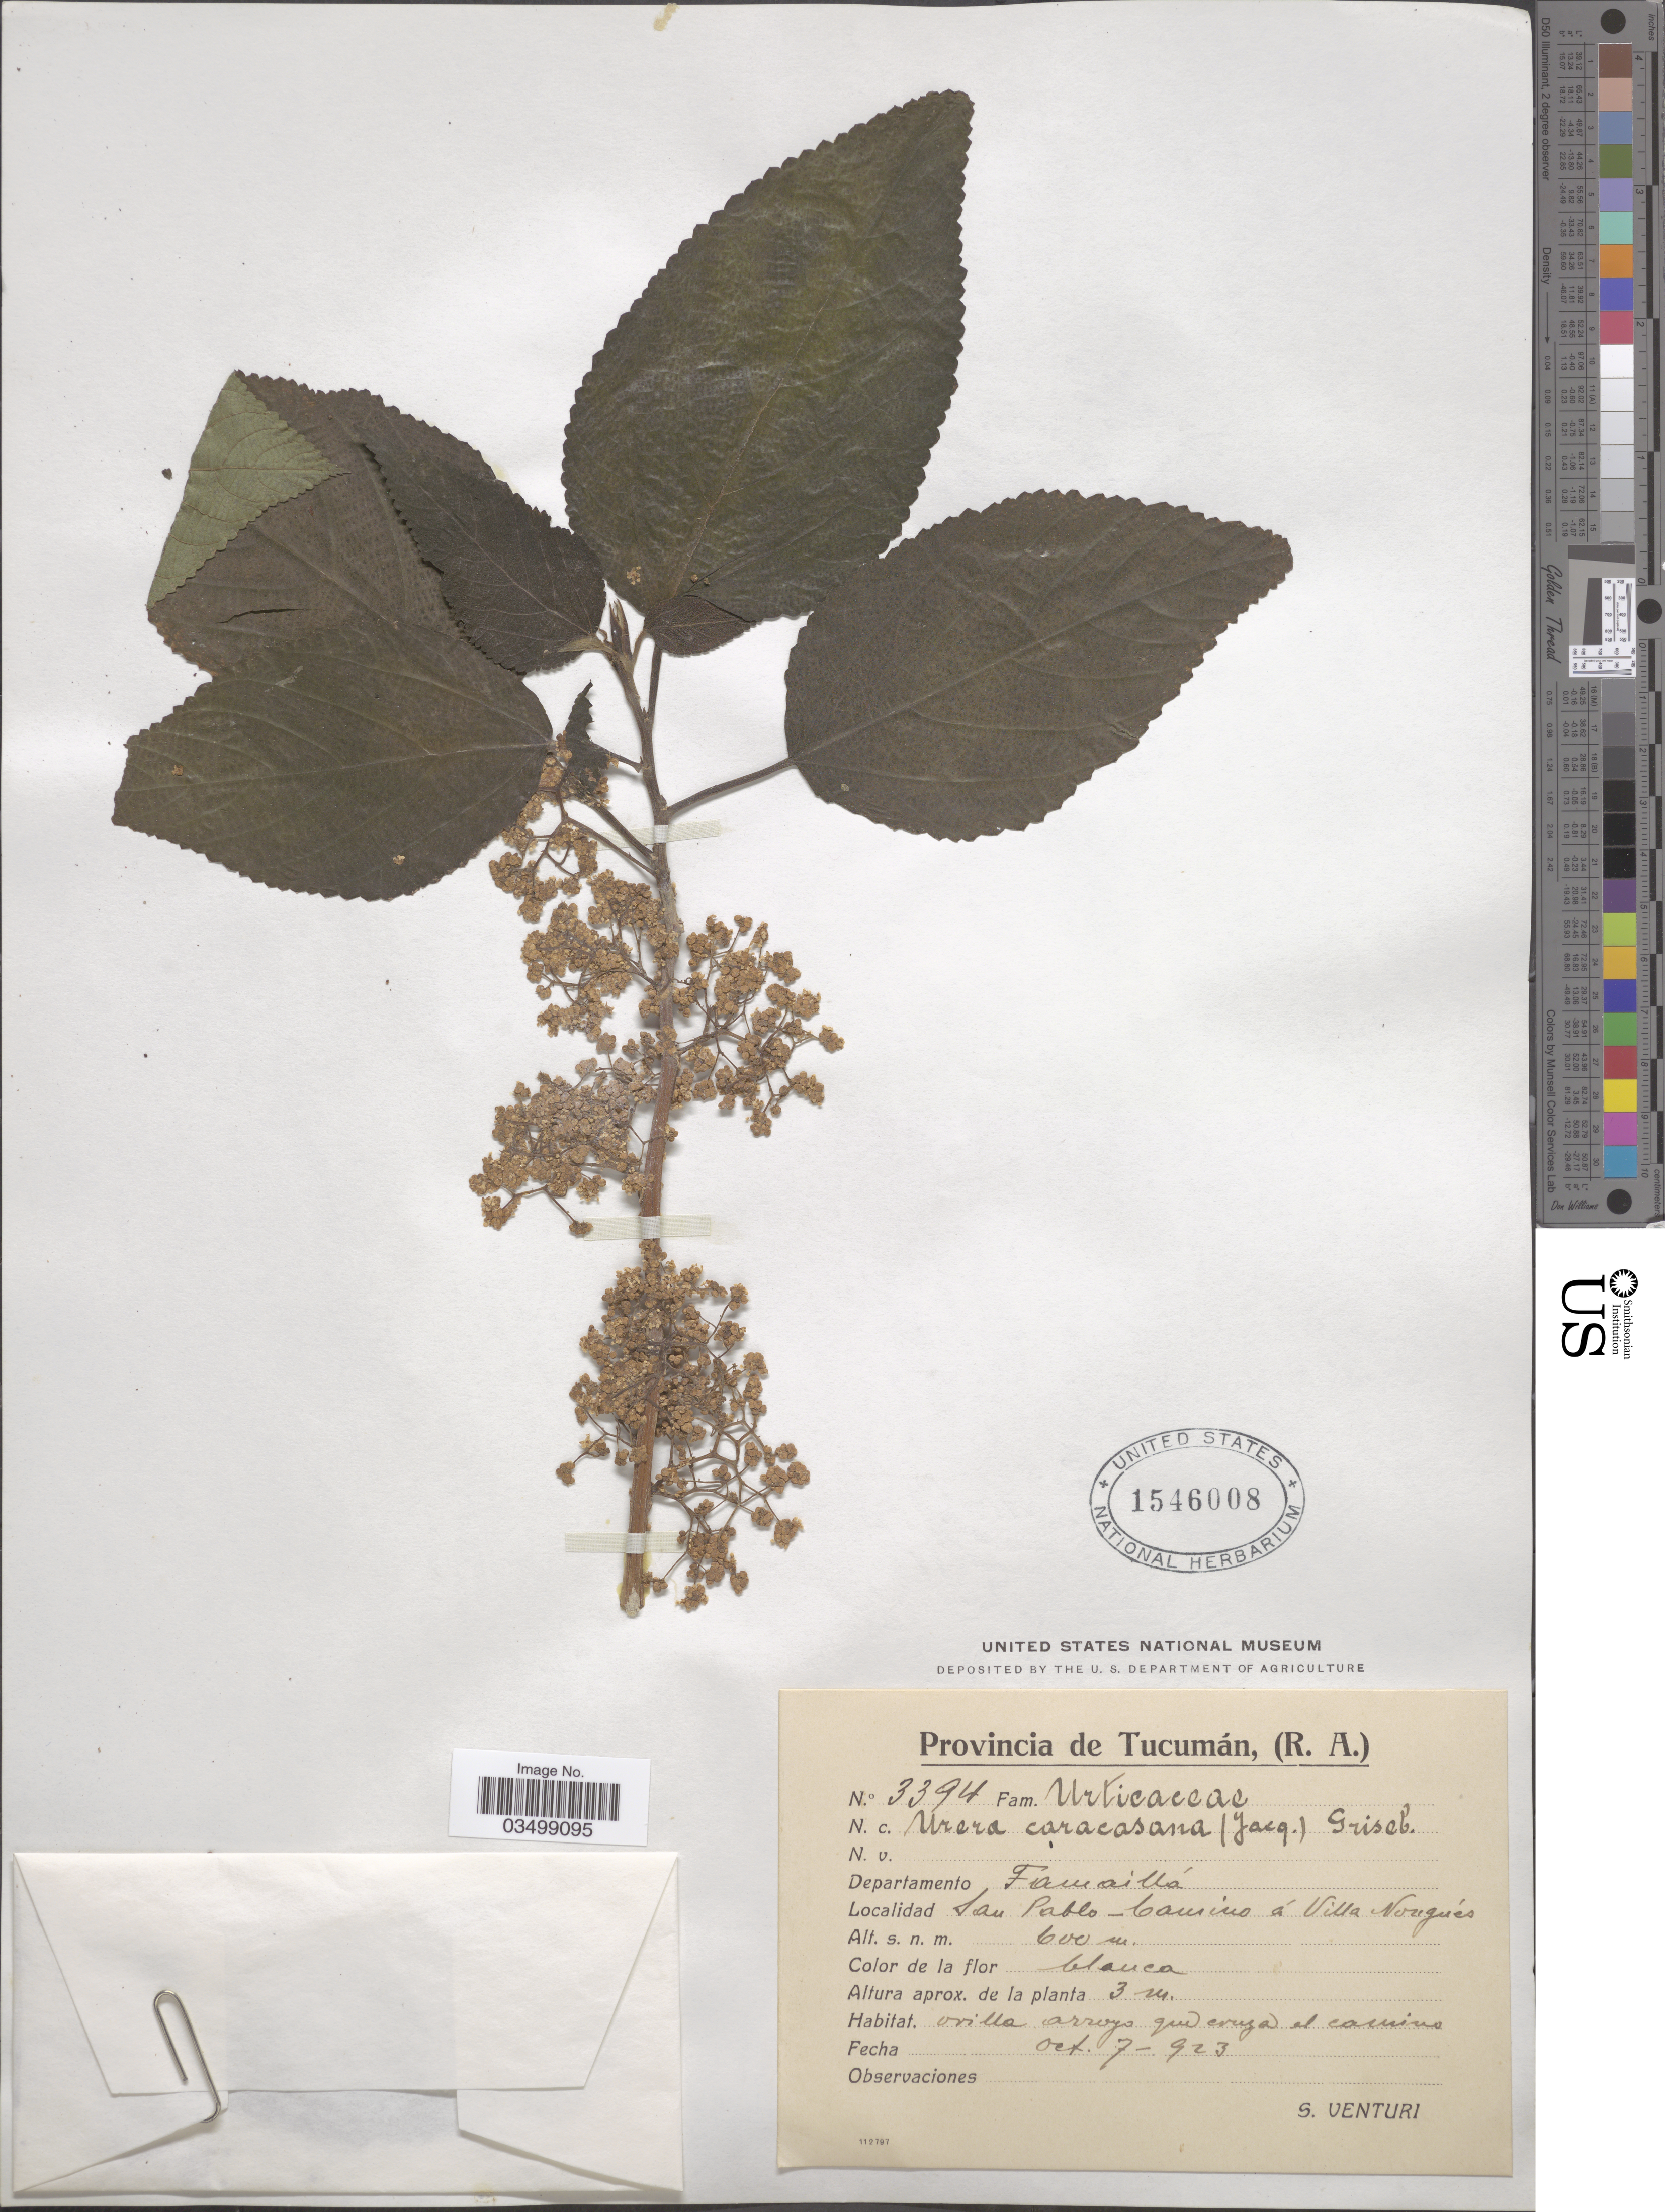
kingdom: Plantae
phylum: Tracheophyta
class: Magnoliopsida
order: Rosales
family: Urticaceae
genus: Urera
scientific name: Urera caracasana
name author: (Jacq.) Gaudich. ex Griseb.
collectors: S. Venturi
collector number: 3394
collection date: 1923-10-07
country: Argentina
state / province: Tucuman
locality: Departamento Famaillá. San Pablo - Camino á Villa Nougués.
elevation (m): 600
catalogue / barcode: US 1546008